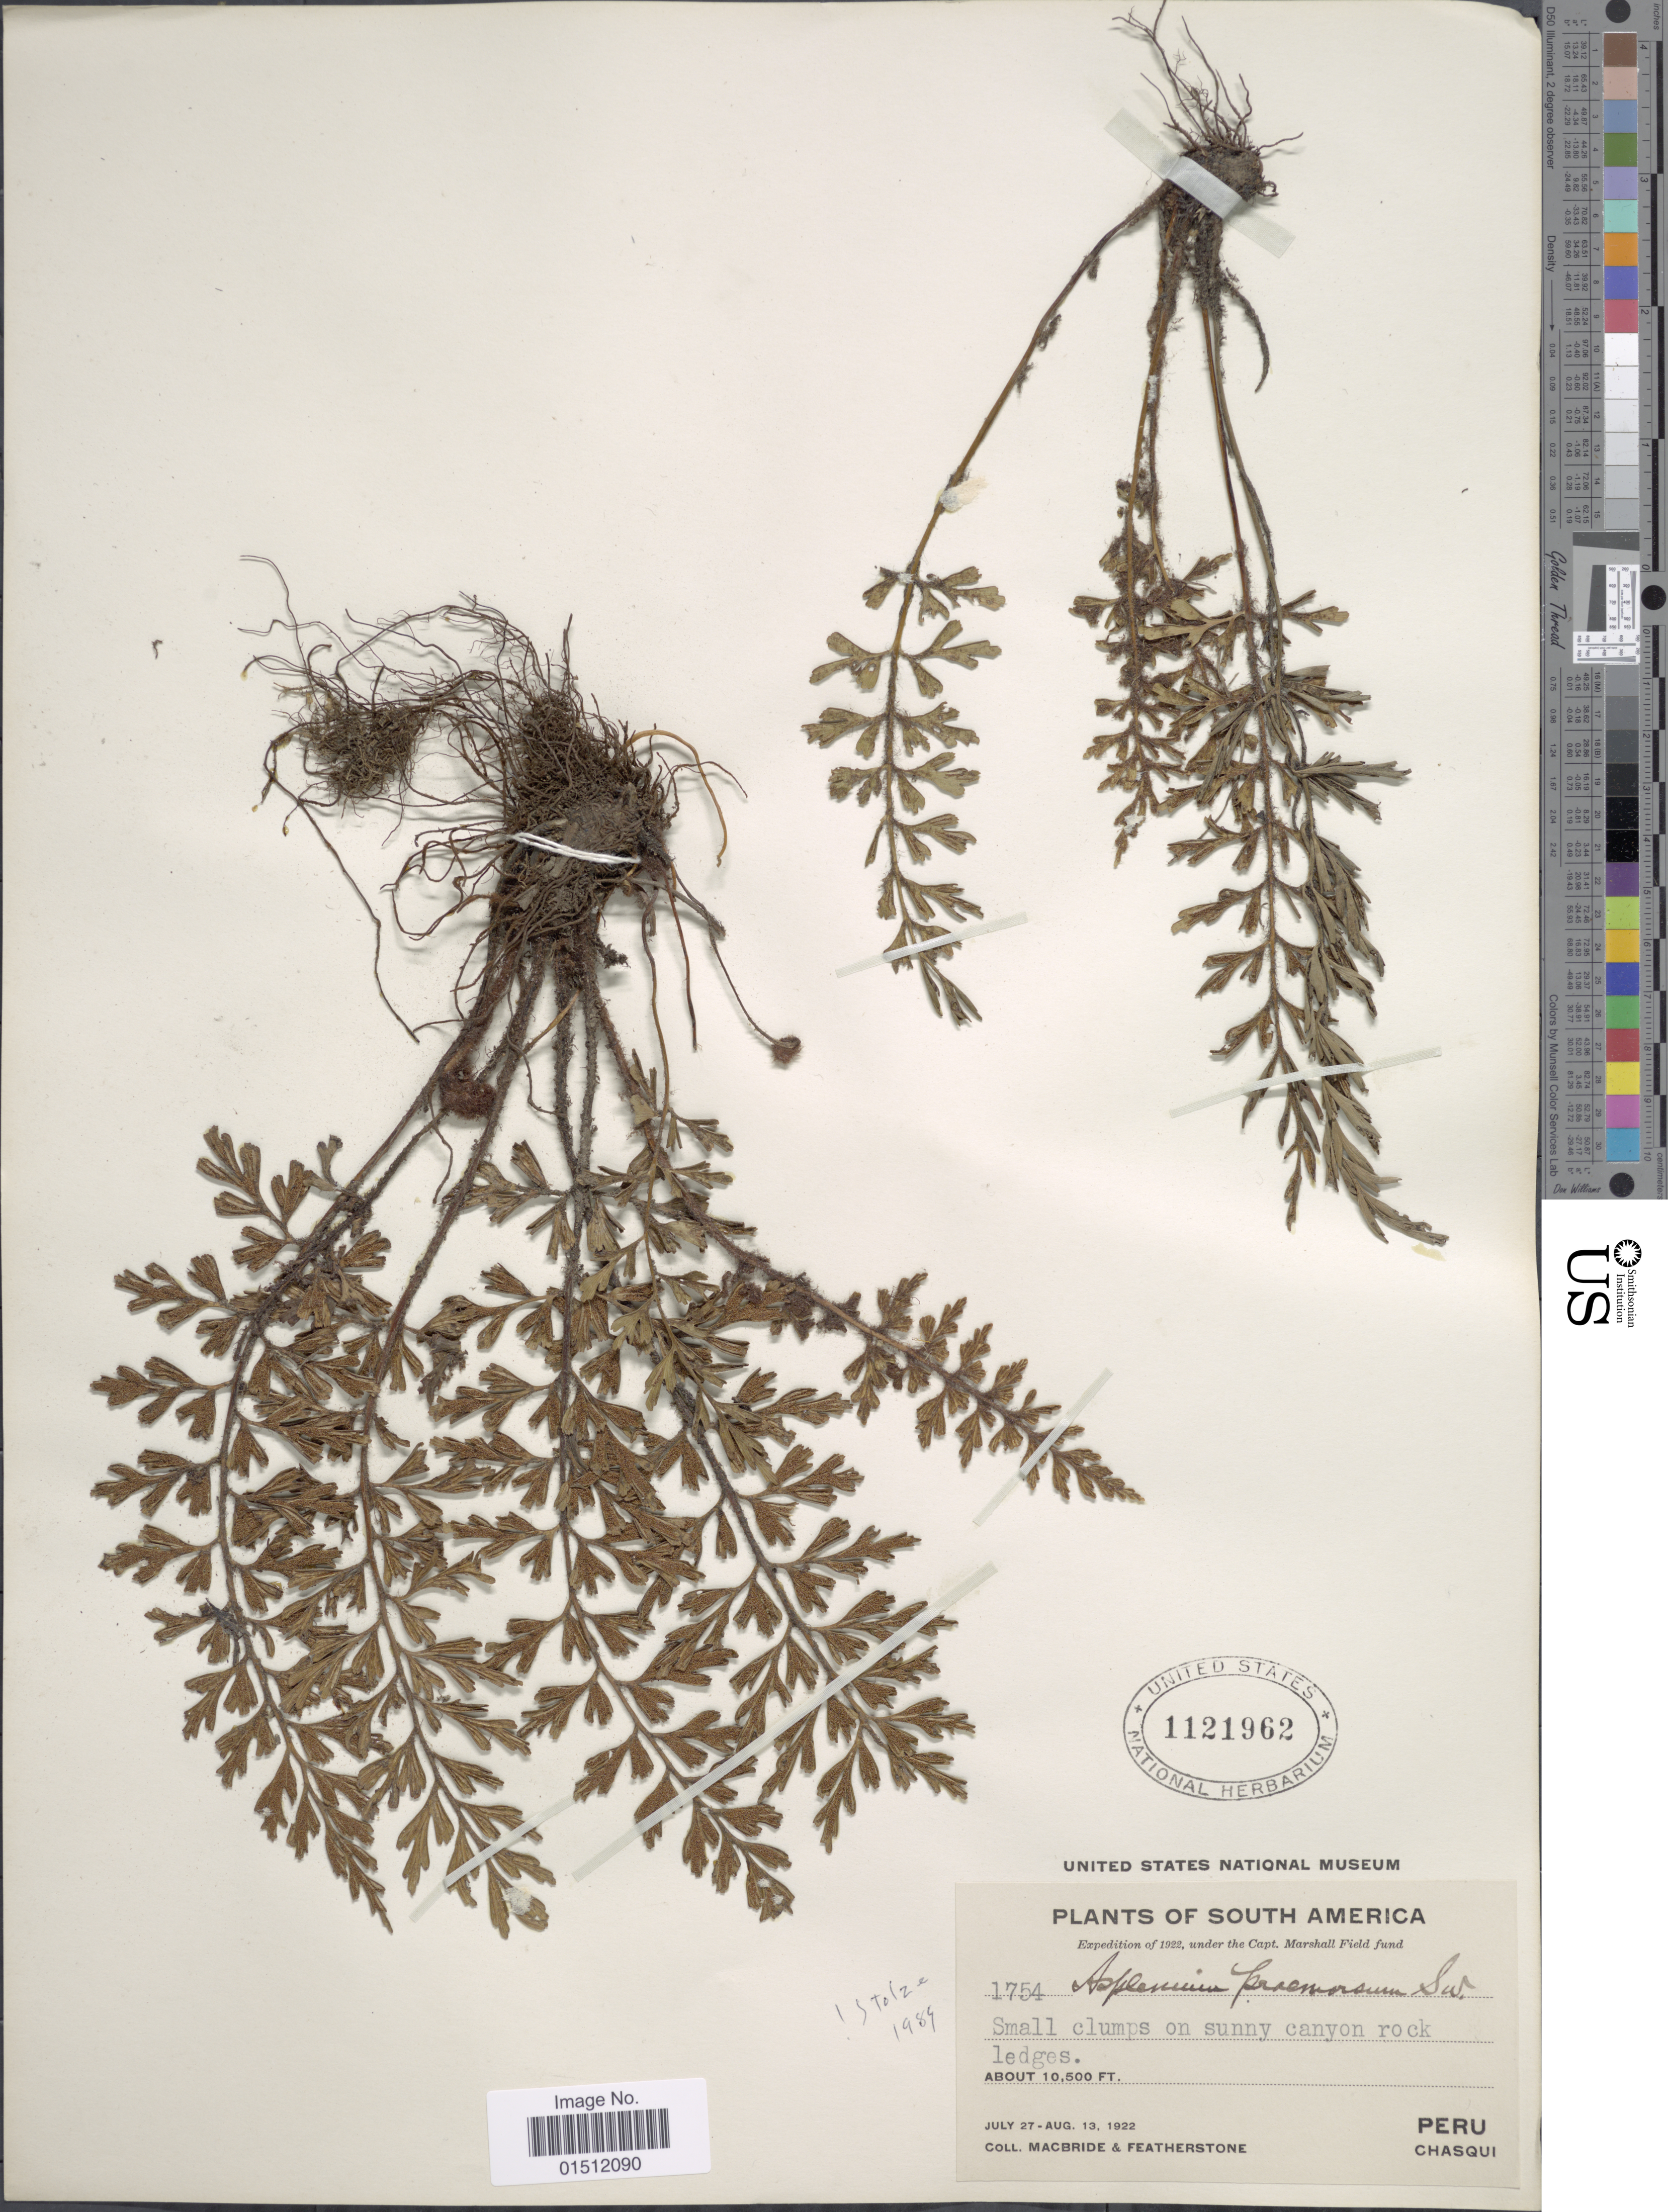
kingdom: Plantae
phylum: Tracheophyta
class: Polypodiopsida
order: Polypodiales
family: Aspleniaceae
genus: Asplenium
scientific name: Asplenium praemorsum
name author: Sw.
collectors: Macbride, -- & -. Featherstone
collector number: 1754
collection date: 1922-07-27/1922-08-13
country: Peru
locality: Peru, Chasqui.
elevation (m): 3200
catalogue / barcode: US 1121962